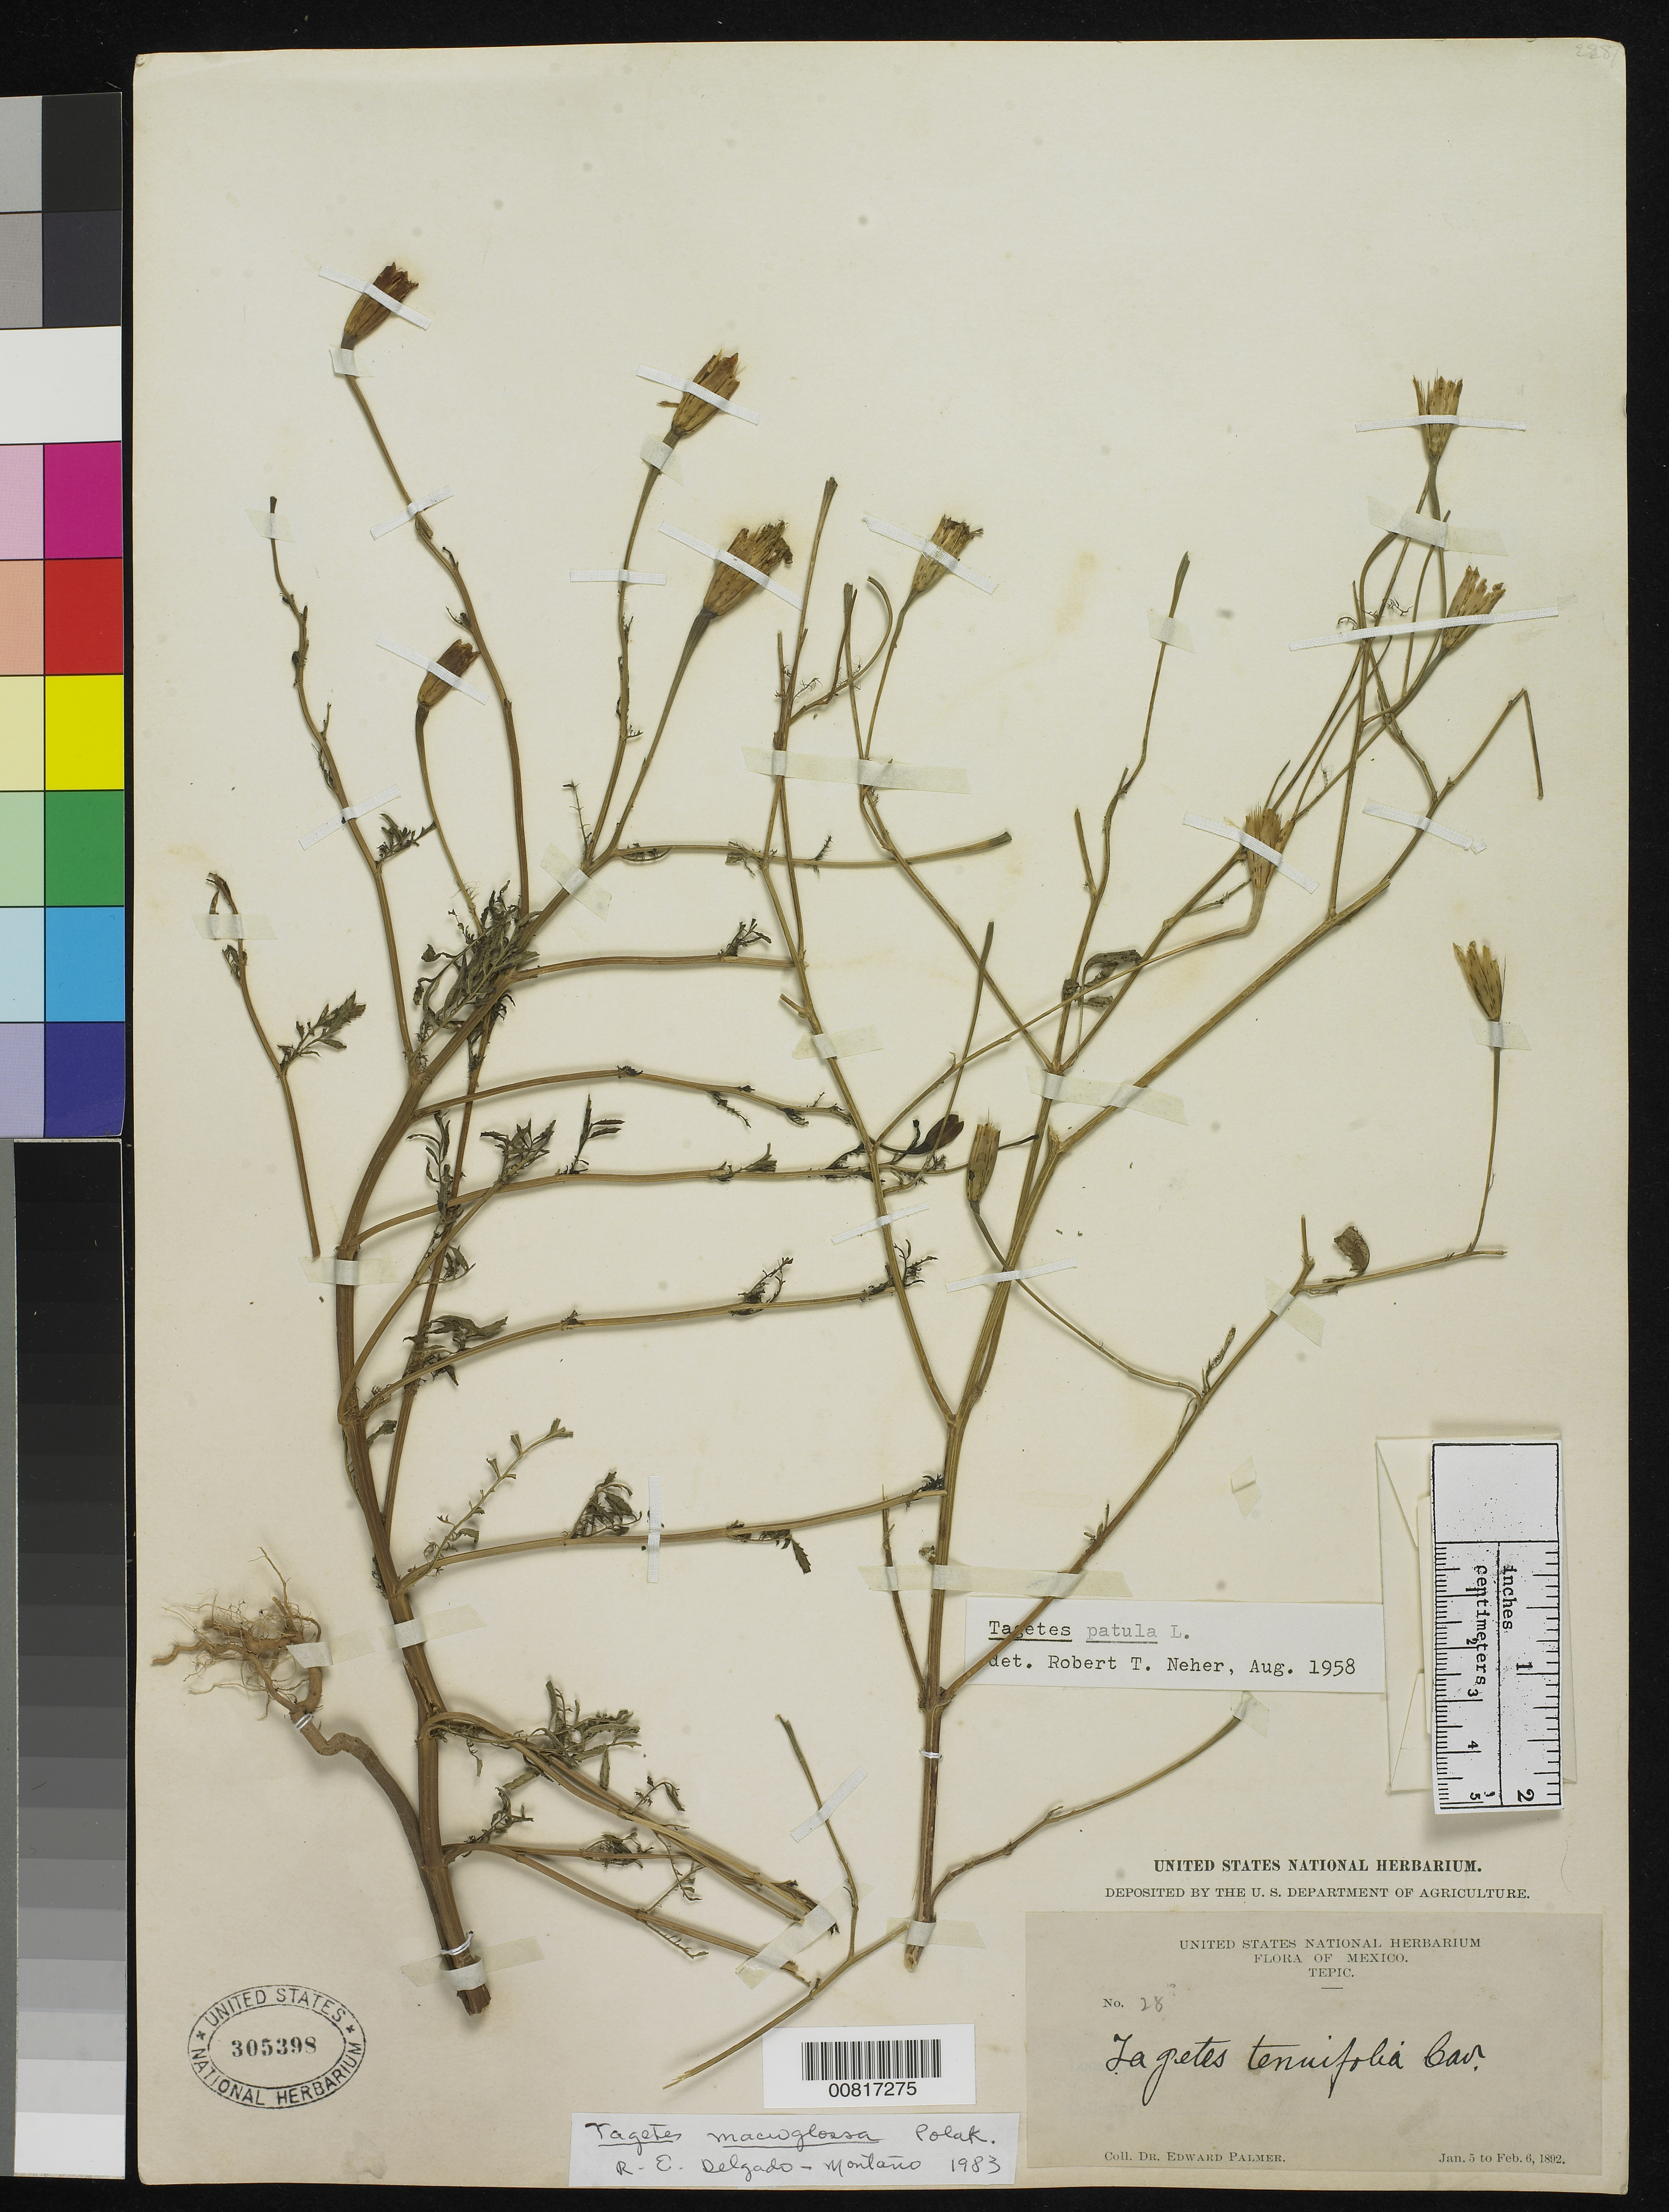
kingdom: Plantae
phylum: Tracheophyta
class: Magnoliopsida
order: Asterales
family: Asteraceae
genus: Tagetes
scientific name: Tagetes macroglossa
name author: Polak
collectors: E. Palmer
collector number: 28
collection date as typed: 05 Jan 1892 to 06 Feb 1892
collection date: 1892-01-05/1892-02-06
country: Mexico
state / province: Nayarit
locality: Tepic, Nayarit.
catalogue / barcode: US 305398